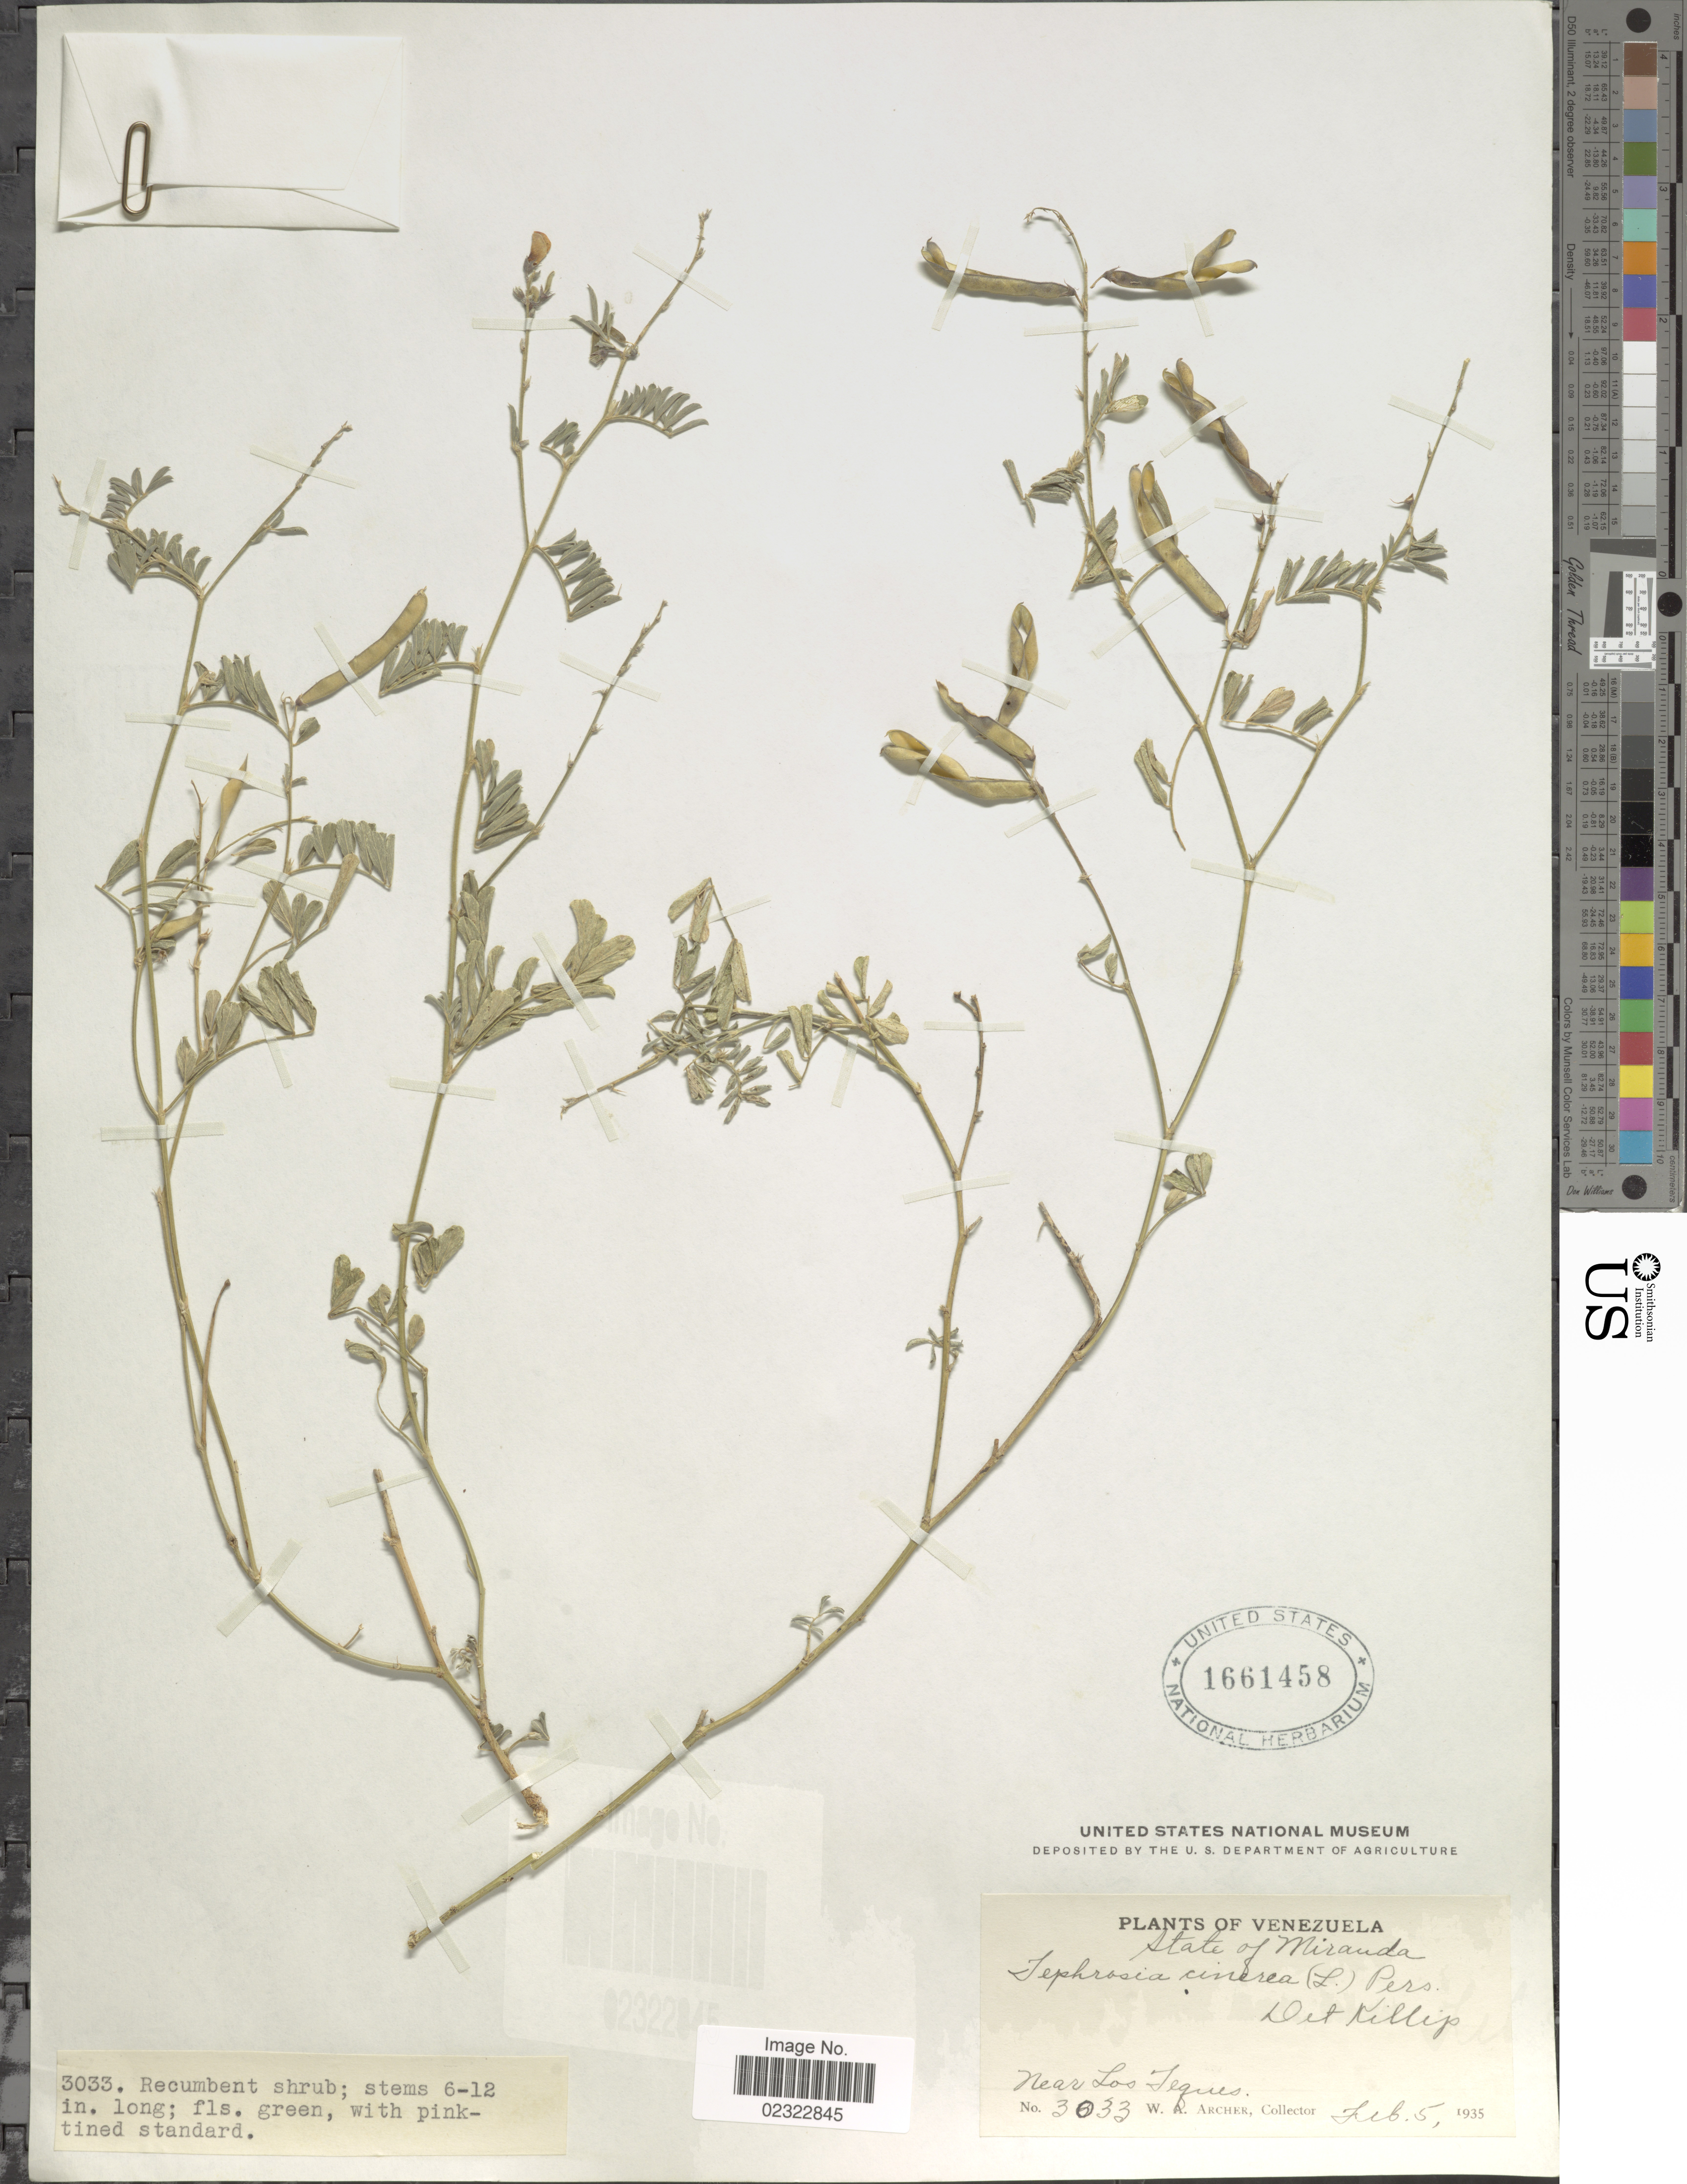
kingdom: Plantae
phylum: Tracheophyta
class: Magnoliopsida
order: Fabales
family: Fabaceae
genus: Tephrosia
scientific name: Tephrosia cinerea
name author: (L.) Pers.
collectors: W. A. Archer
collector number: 3033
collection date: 1935-02-05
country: Venezuela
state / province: Miranda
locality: Near Los Teques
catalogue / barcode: US 1661458